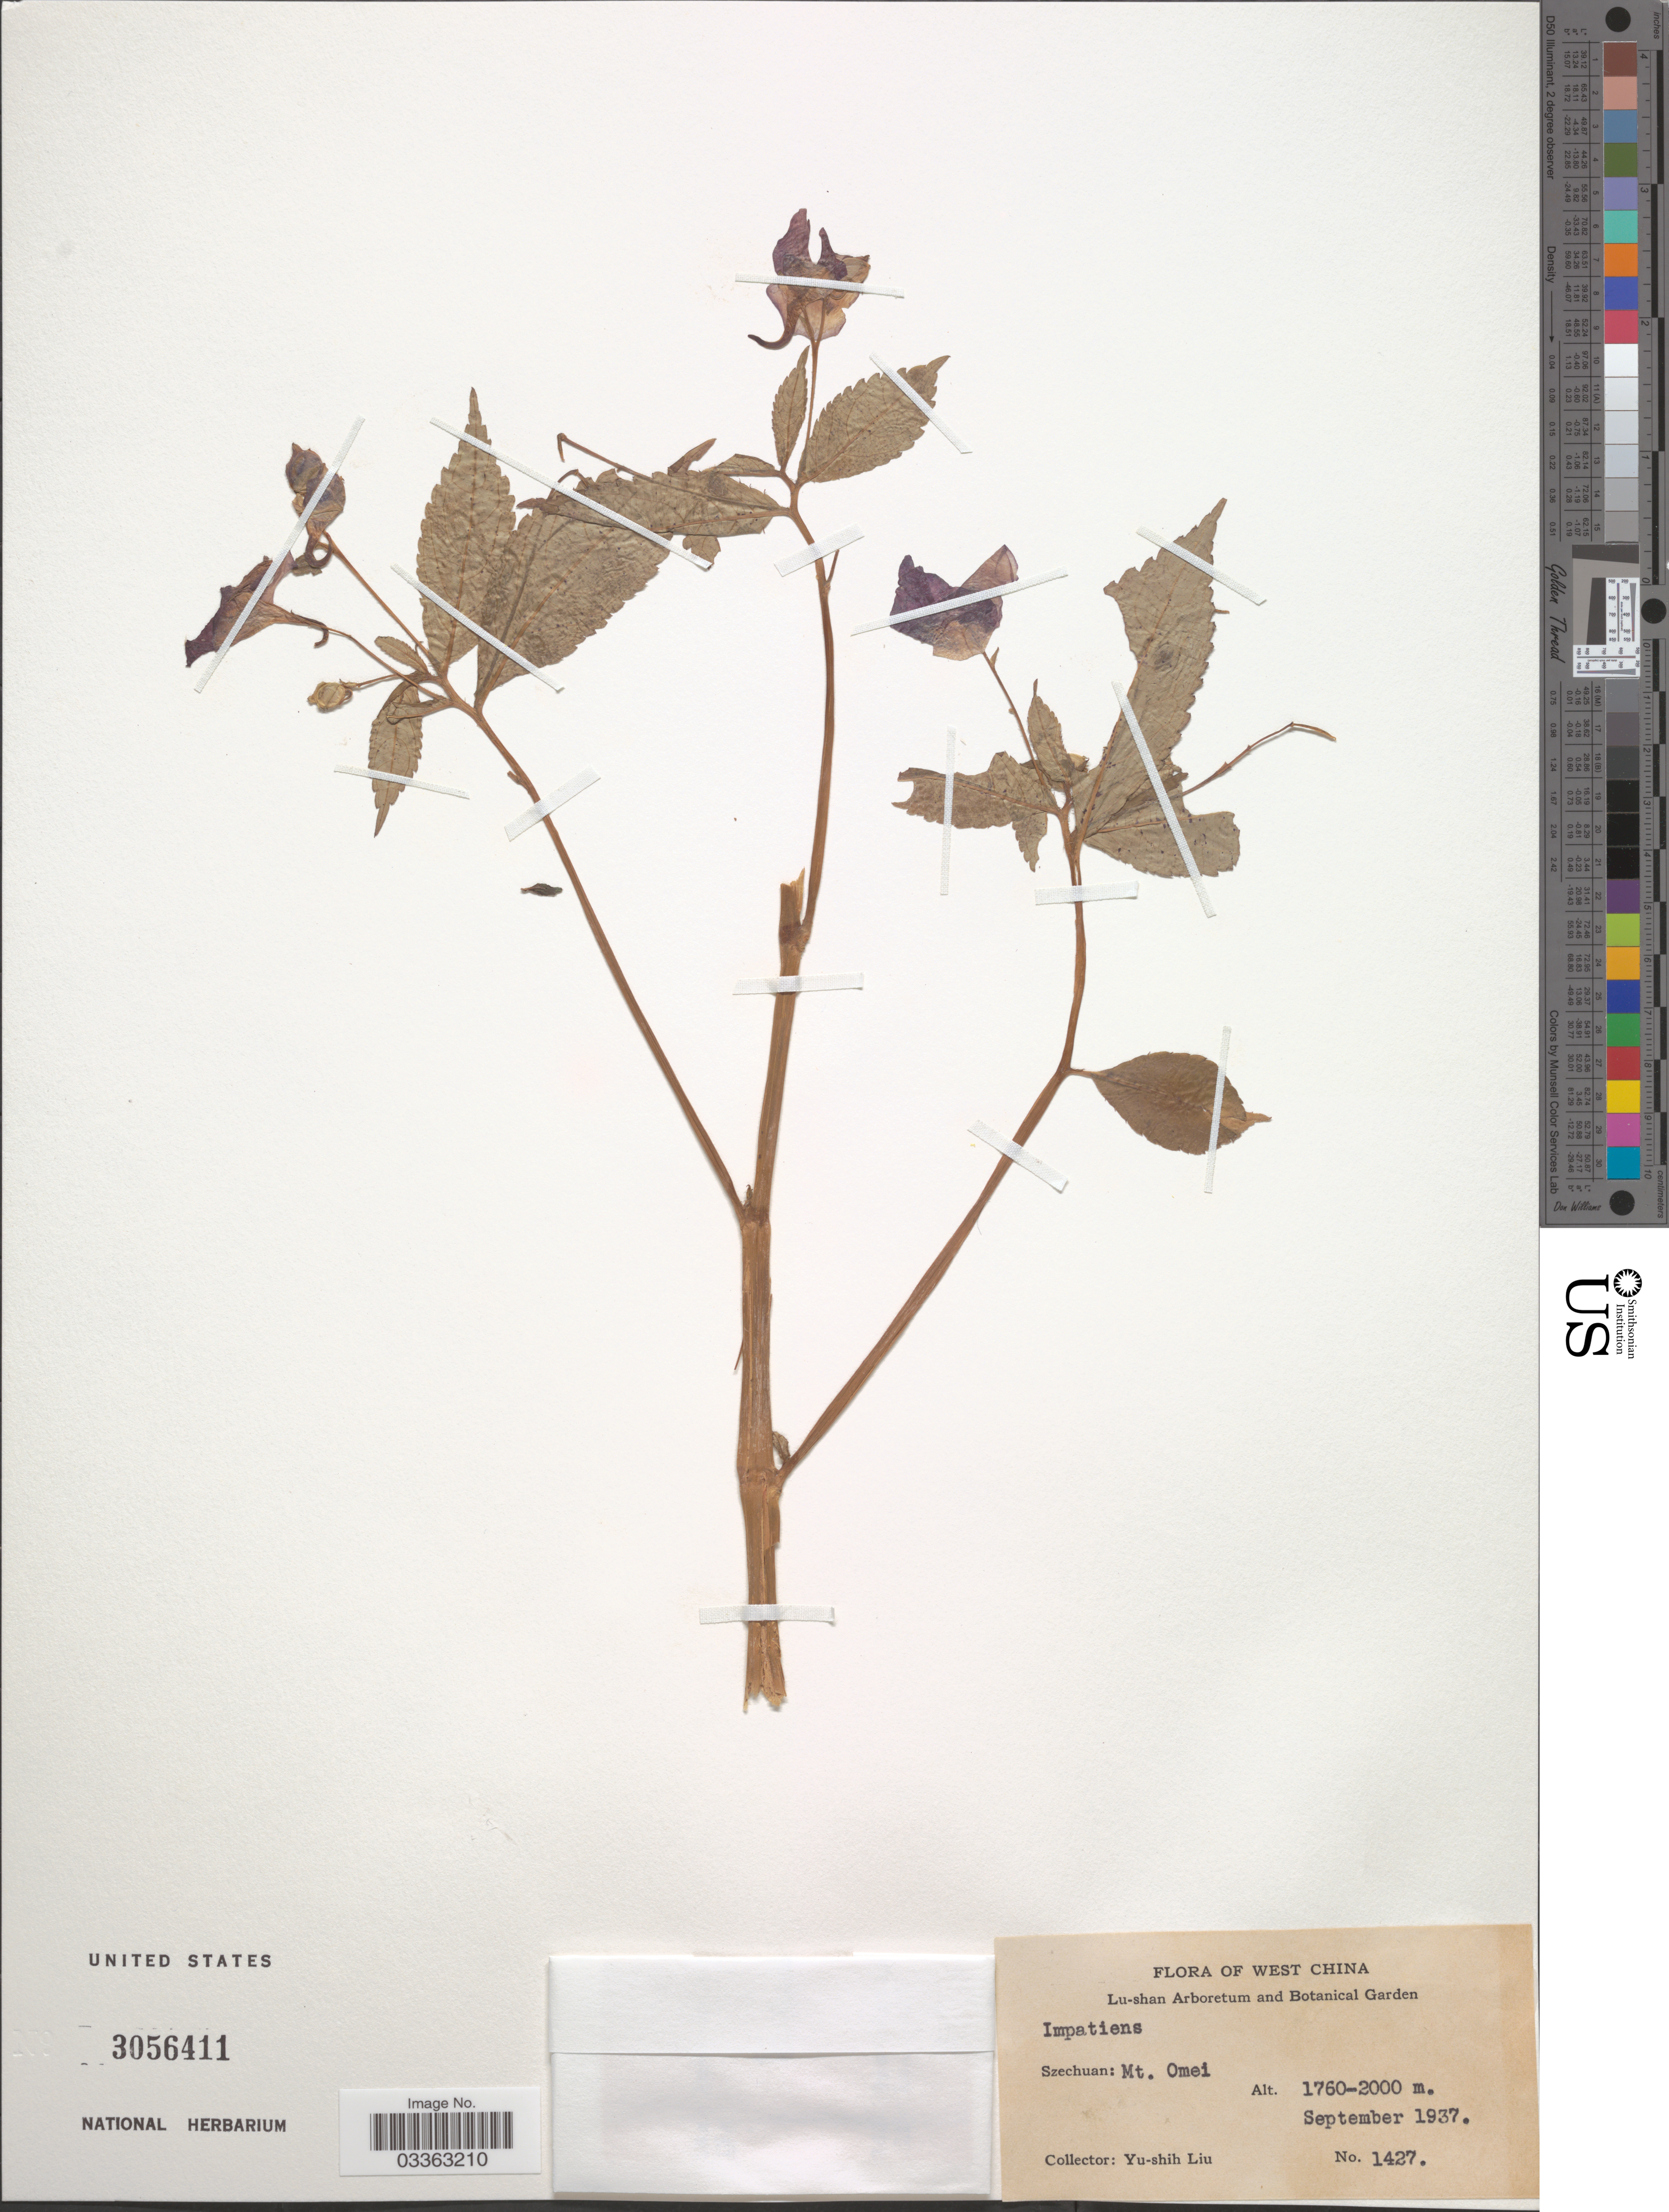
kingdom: Plantae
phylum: Tracheophyta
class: Magnoliopsida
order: Ericales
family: Balsaminaceae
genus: Impatiens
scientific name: Impatiens sp.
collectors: Y.-S. Liu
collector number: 1427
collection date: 1937-09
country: China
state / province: Sichuan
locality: West China. Szechuan: Mt. Omei.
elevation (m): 1760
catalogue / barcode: US 3056411